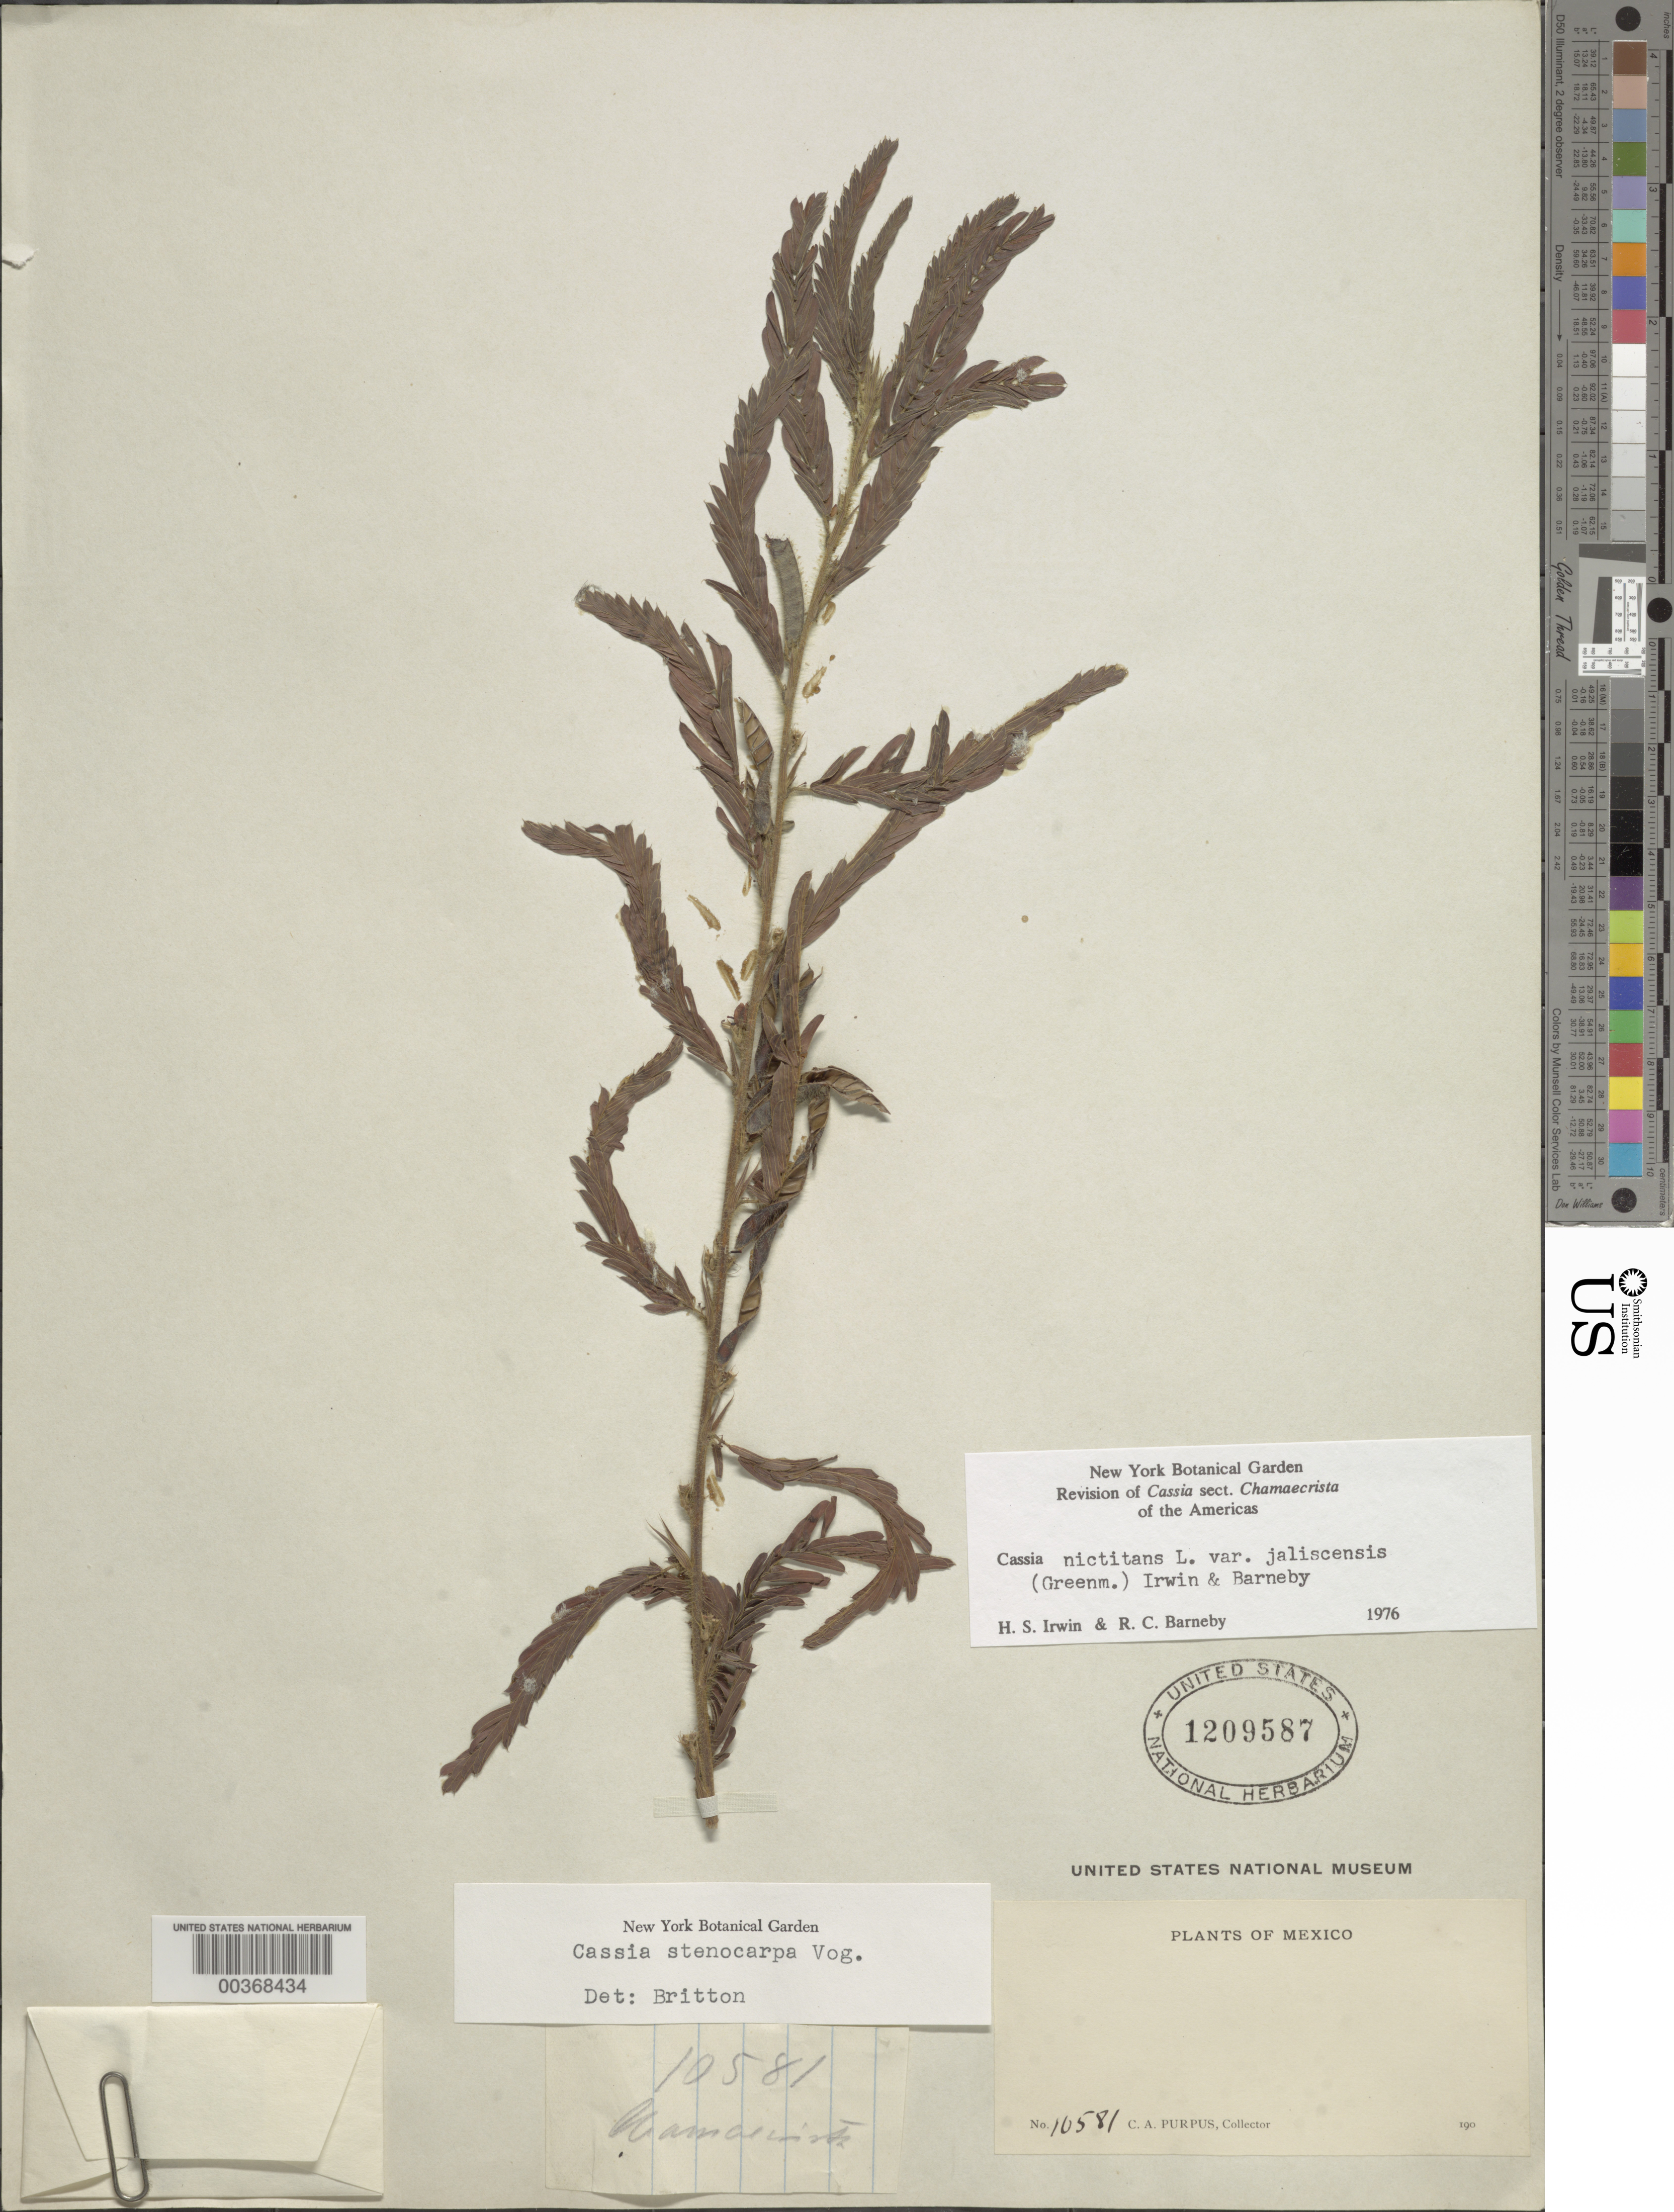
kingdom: Plantae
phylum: Tracheophyta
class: Magnoliopsida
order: Fabales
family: Fabaceae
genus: Chamaecrista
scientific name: Chamaecrista nictitans var. jaliscensis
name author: (Greenm.) H.S. Irwin & Barneby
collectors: C. A. Purpus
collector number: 10581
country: Mexico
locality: E of Monserrat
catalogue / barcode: US 1209587